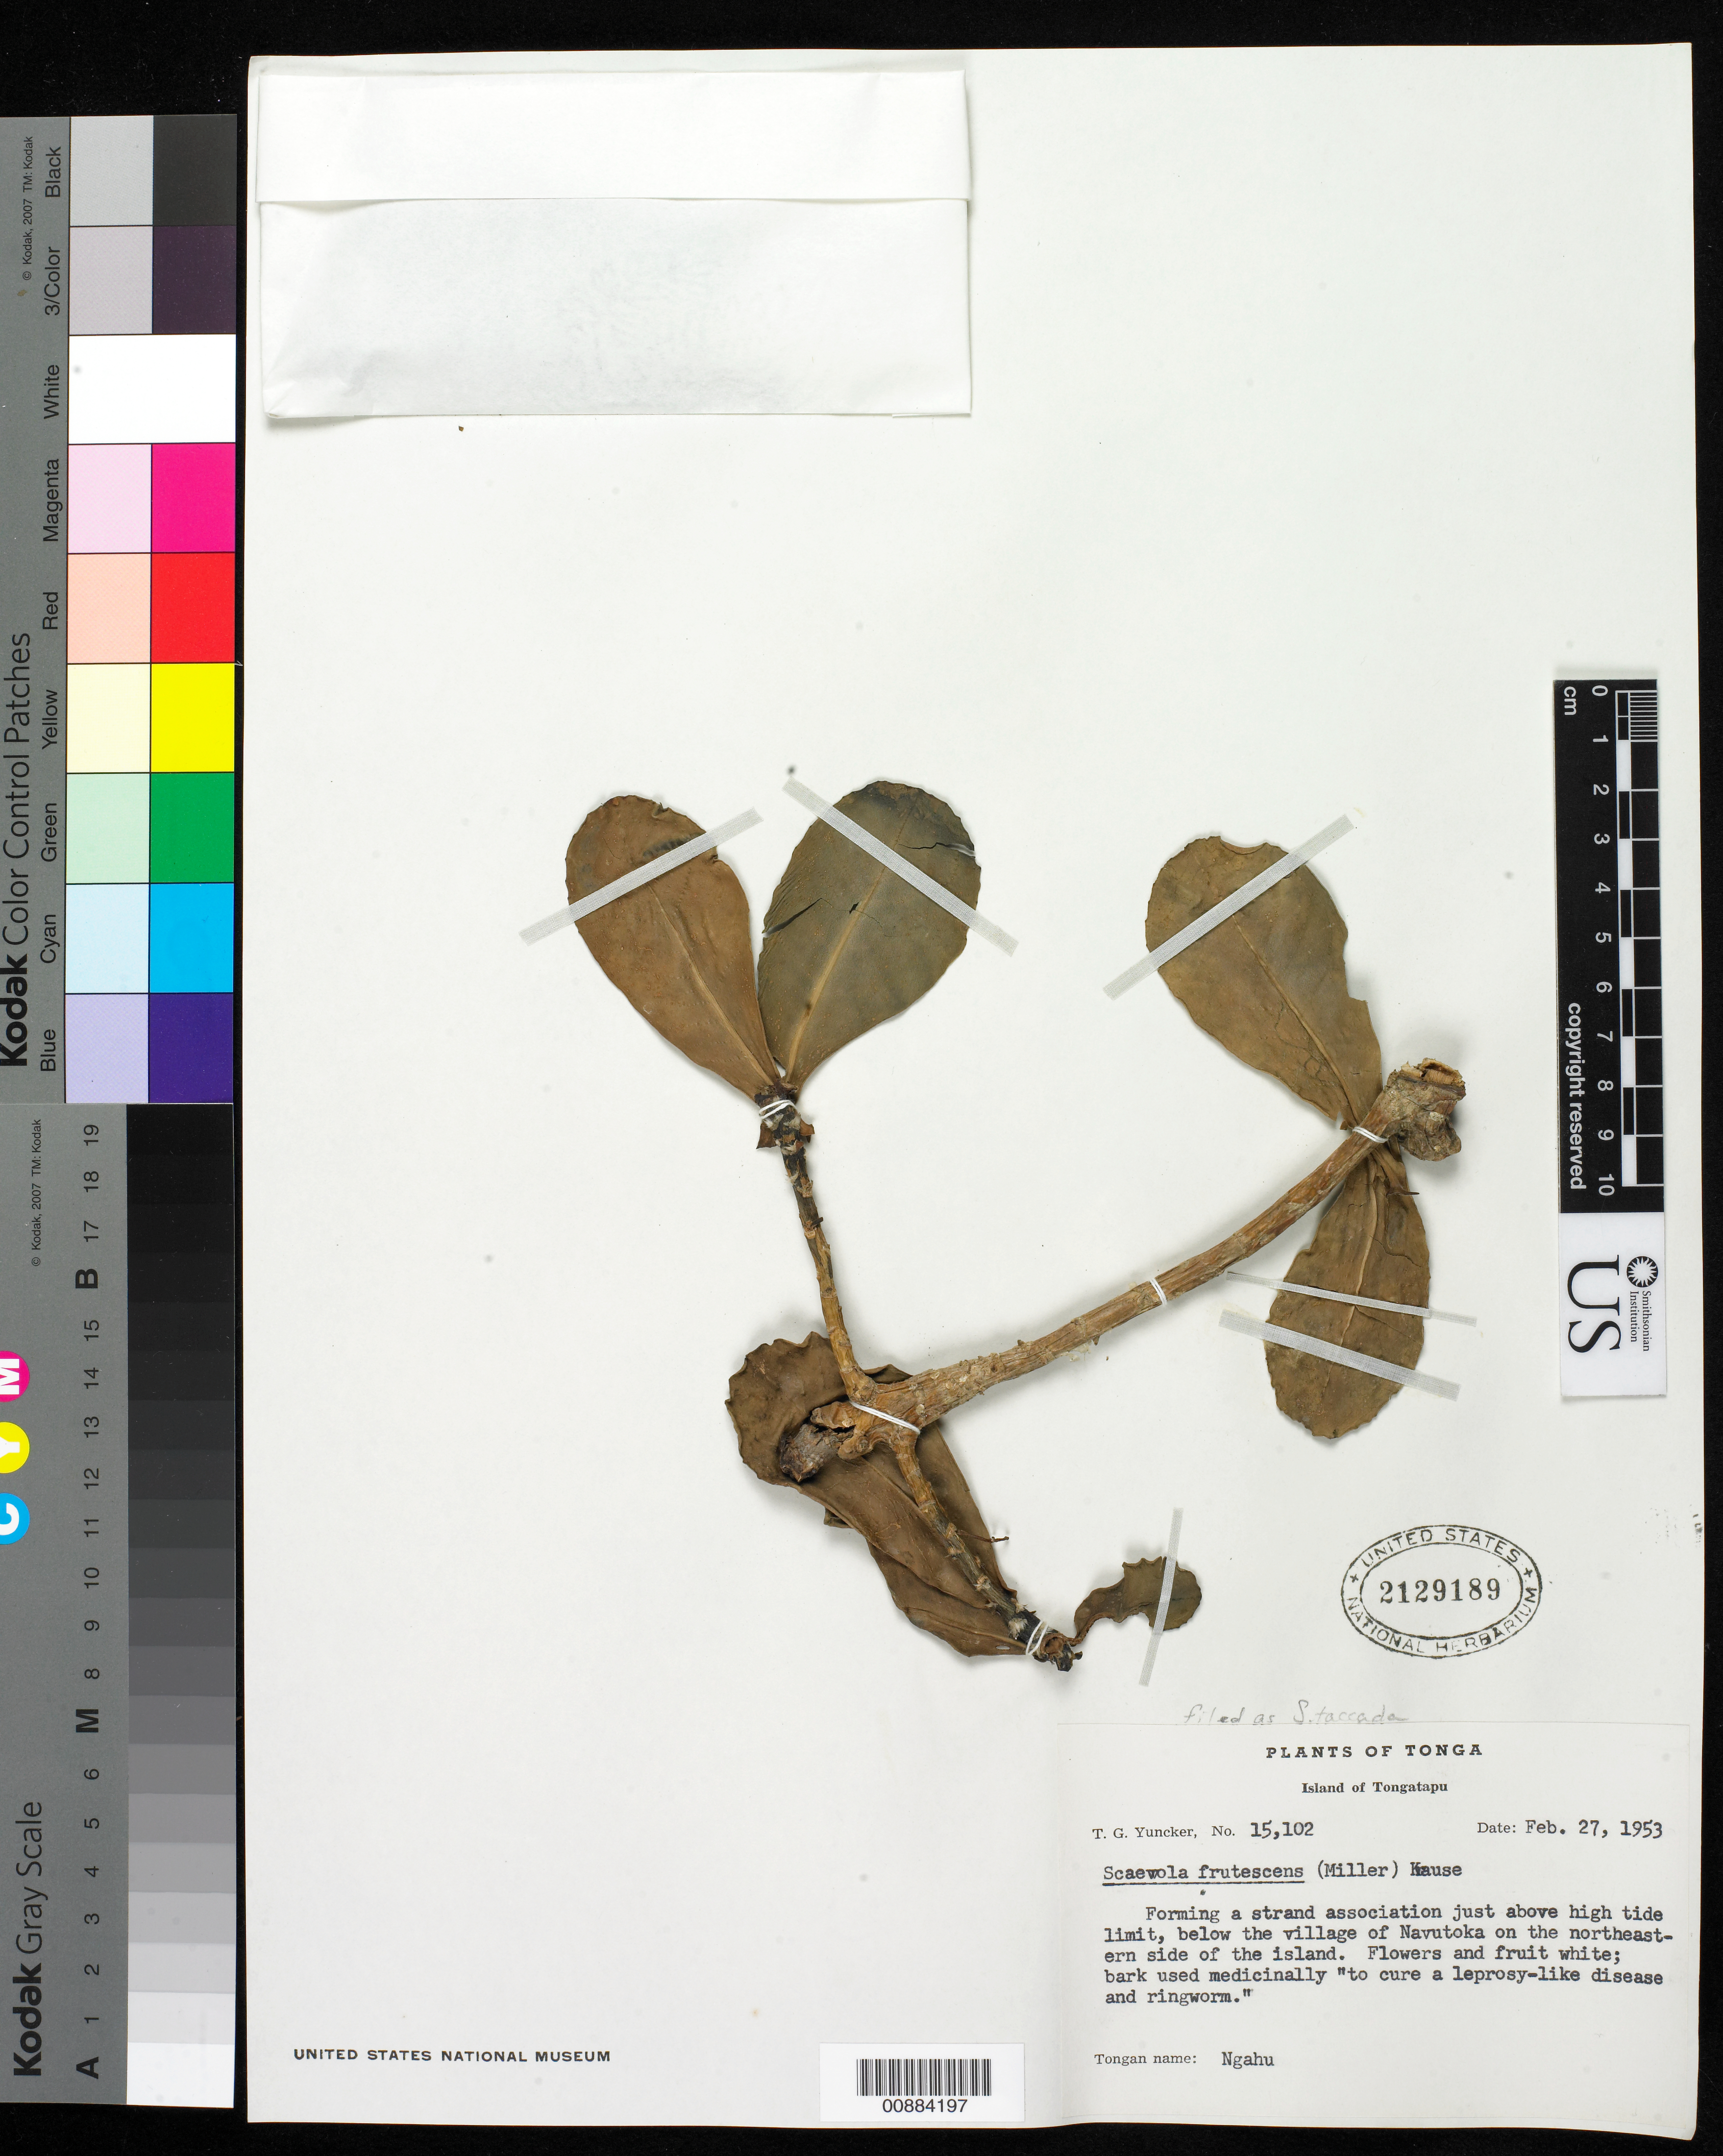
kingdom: Plantae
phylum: Tracheophyta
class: Magnoliopsida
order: Asterales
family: Goodeniaceae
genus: Scaevola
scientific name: Scaevola taccada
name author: (Gaertn.) Roxb.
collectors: T. G. Yuncker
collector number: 15102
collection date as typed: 27 Feb 1953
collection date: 1953-02-27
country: Tonga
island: Tongatapu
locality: below village of Navutoka on NE side of I.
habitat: forming a strand association just above high tide limit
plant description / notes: Copied to EBDCS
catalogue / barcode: US 2129189